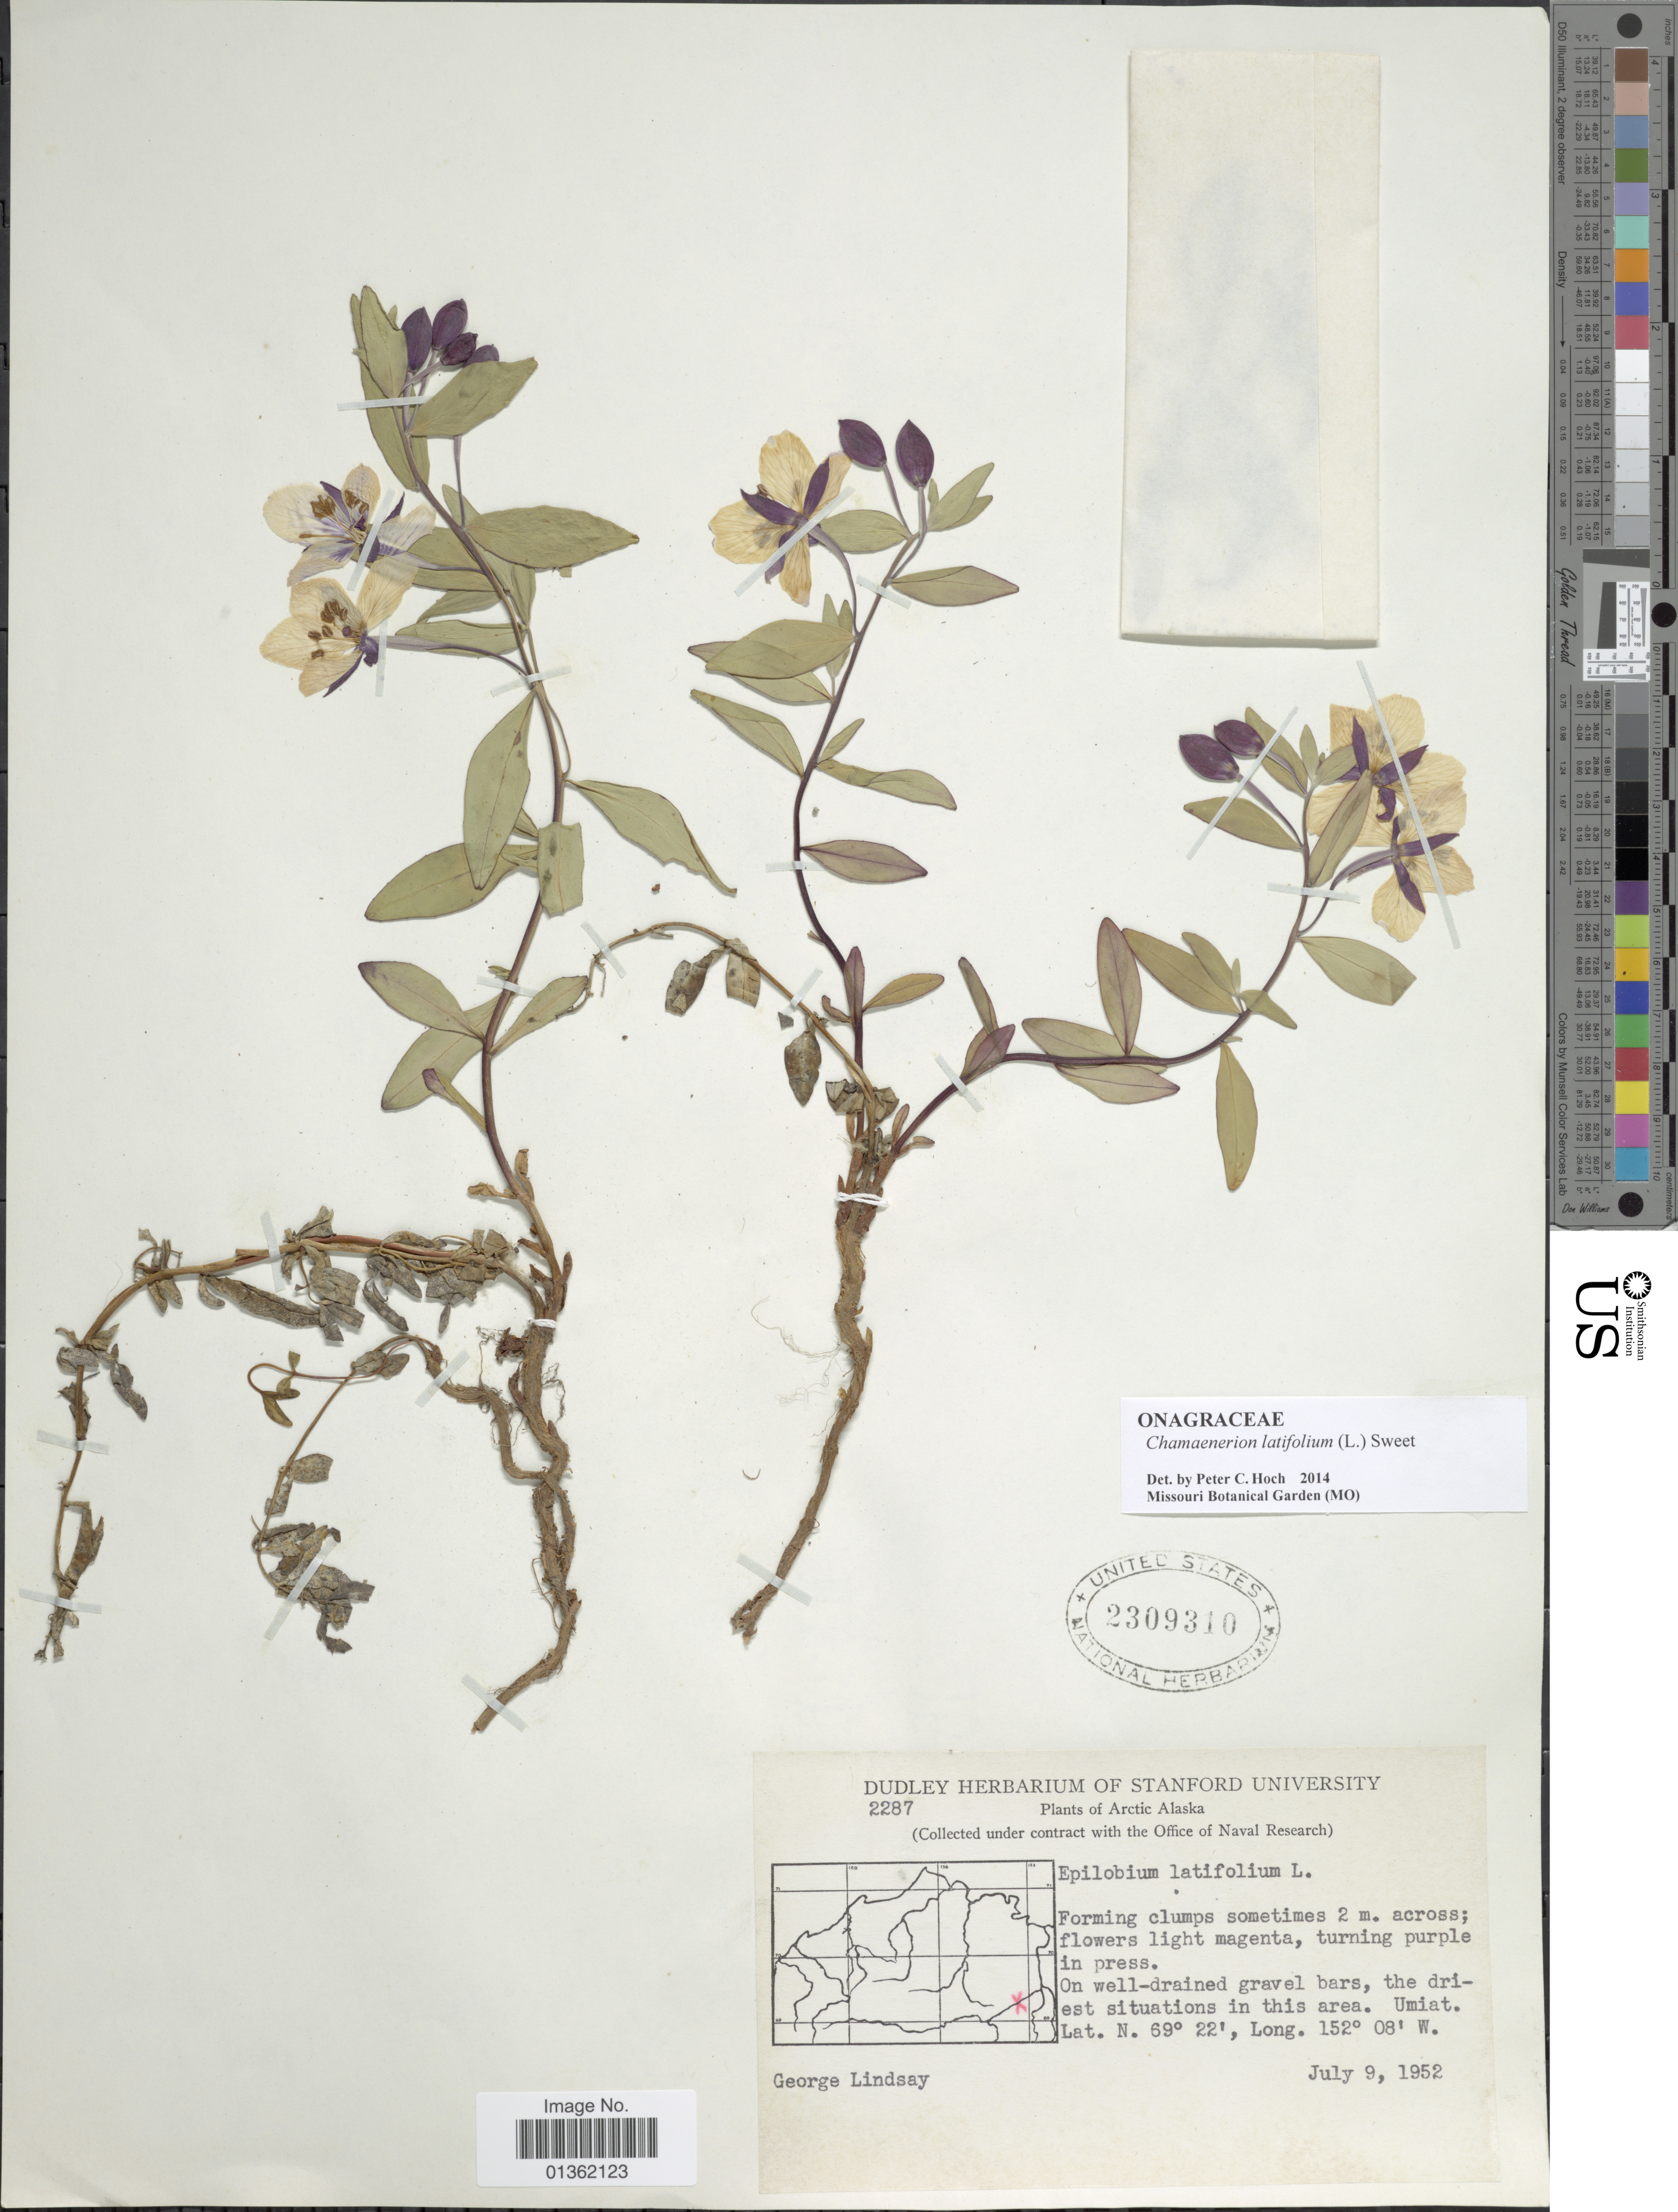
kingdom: Plantae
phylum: Tracheophyta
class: Magnoliopsida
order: Myrtales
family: Onagraceae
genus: Chamaenerion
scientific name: Chamaenerion latifolium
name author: (L.) Th. Fr. & Lange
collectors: G. Lindsay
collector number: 2287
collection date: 1952-07-09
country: United States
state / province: Alaska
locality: Arctic Alaska. Umiat.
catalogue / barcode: US 2309310